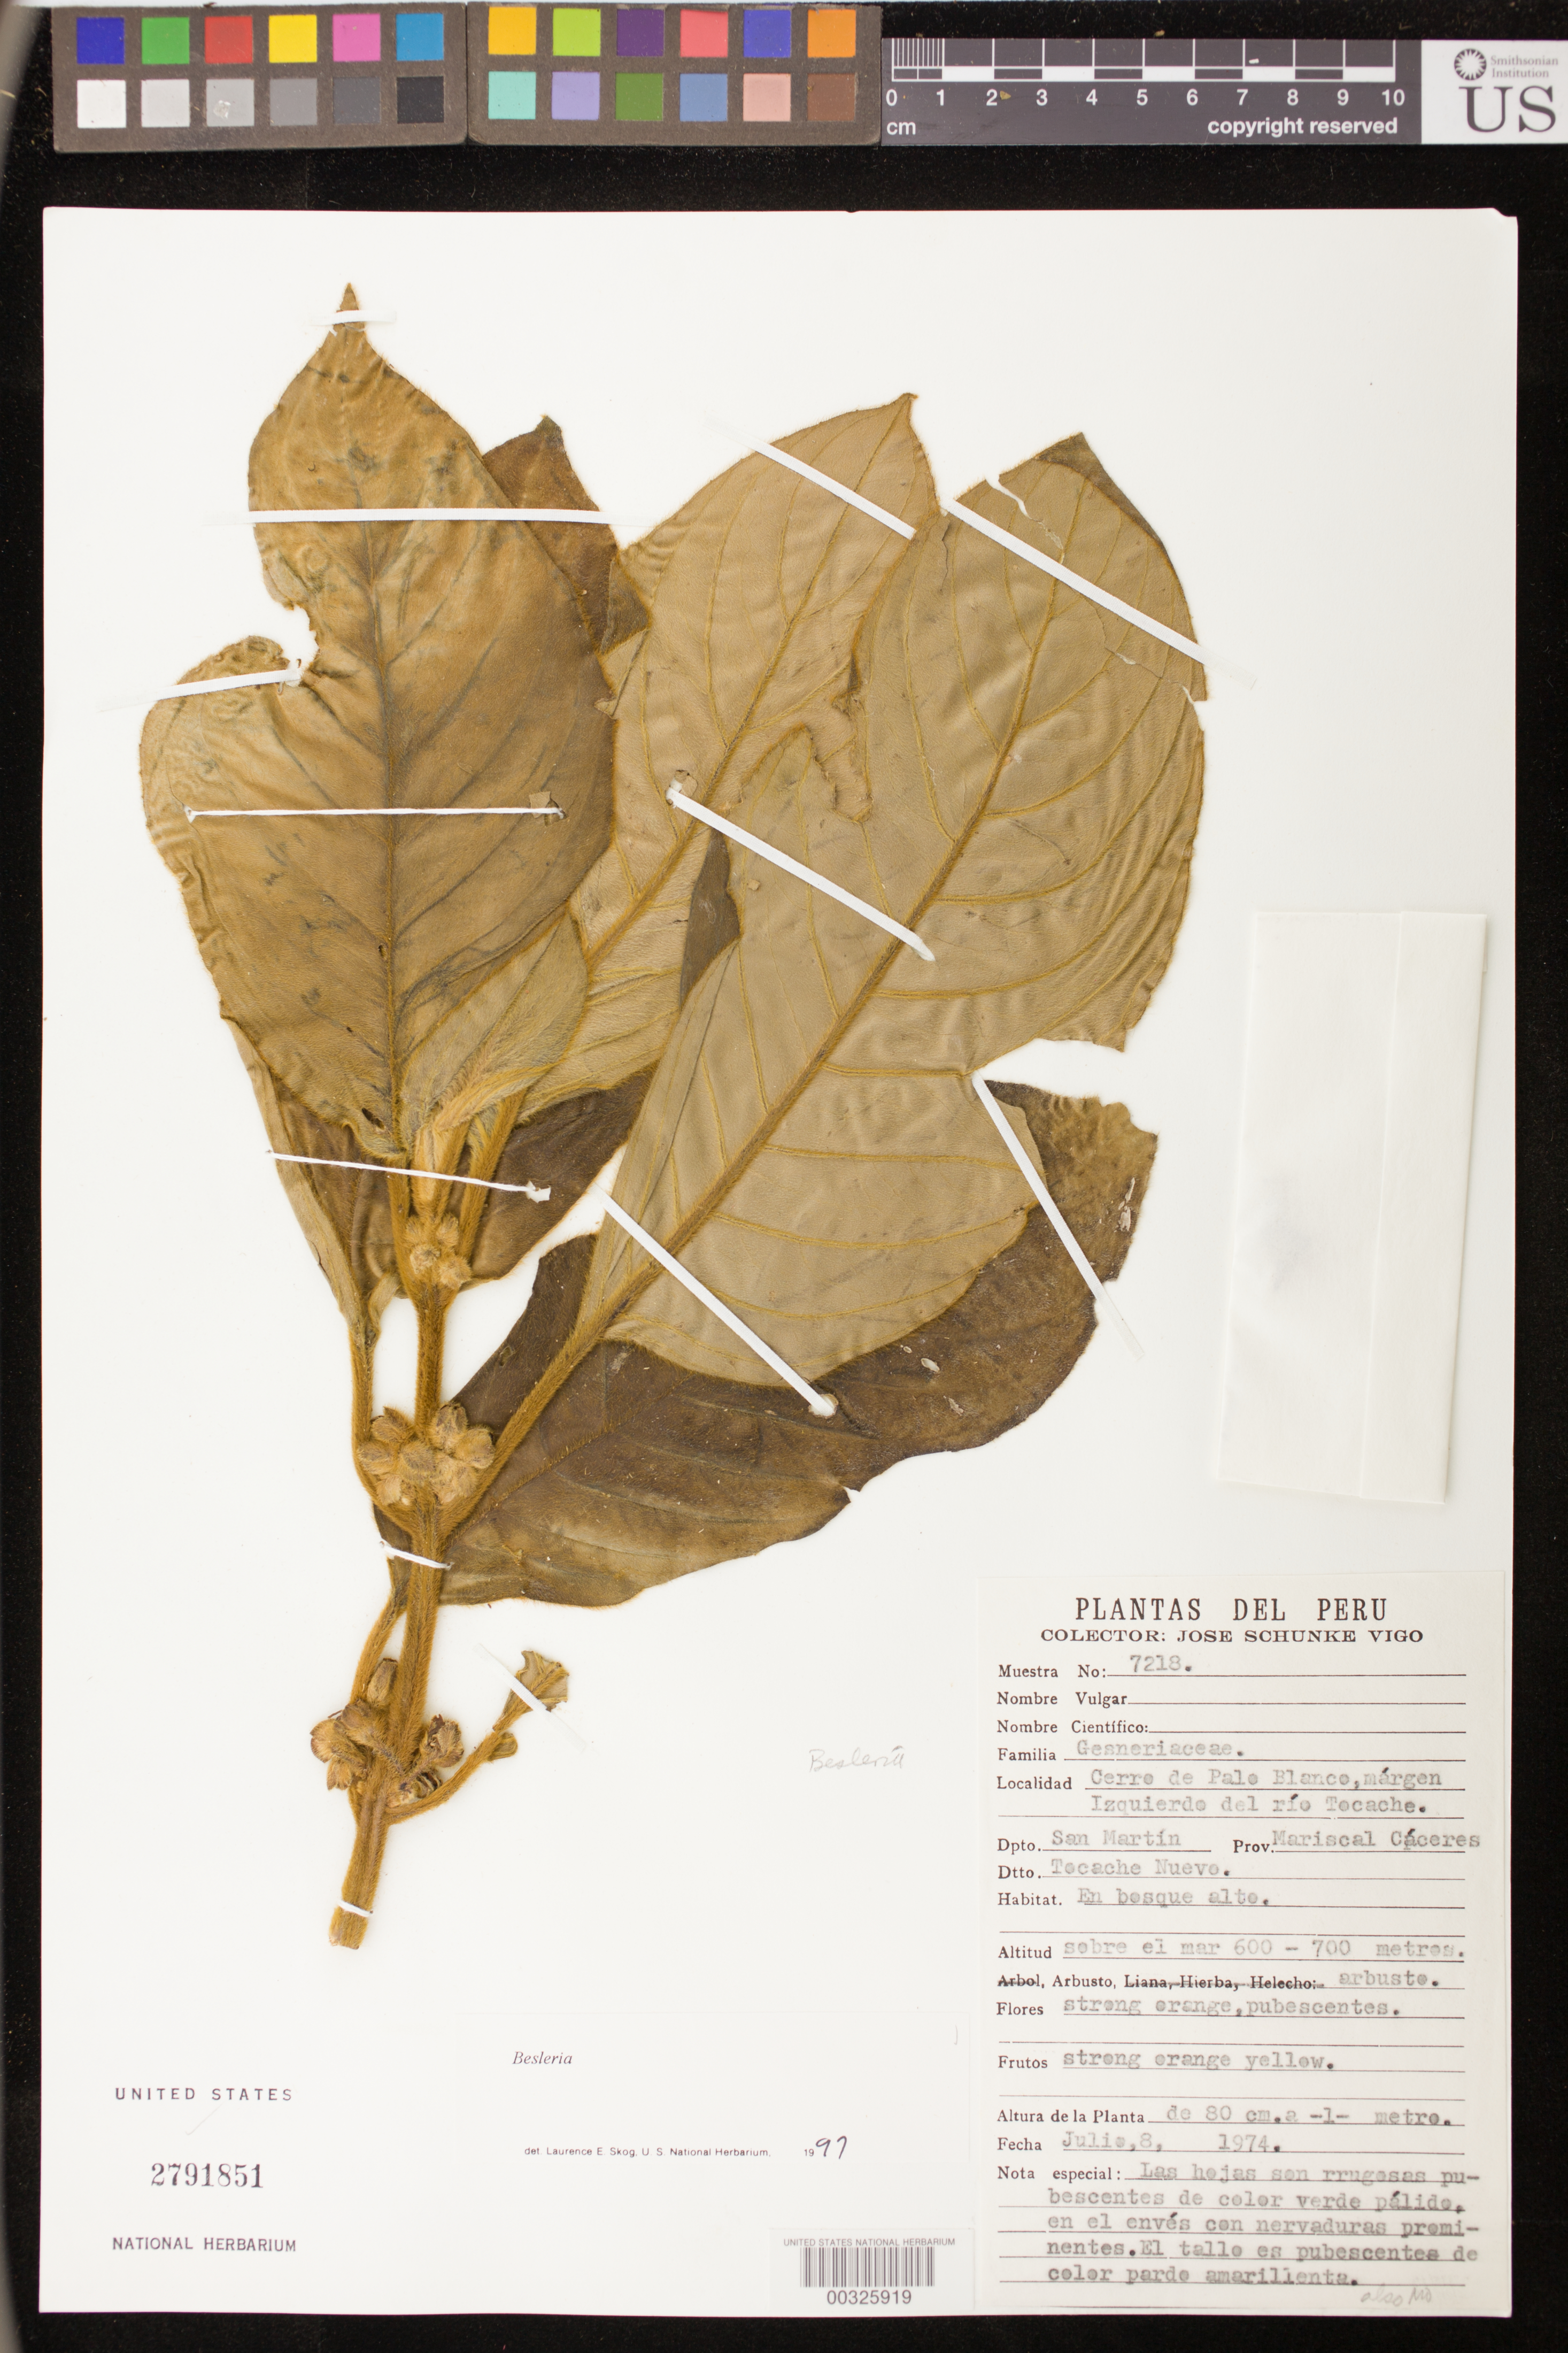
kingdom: Plantae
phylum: Tracheophyta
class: Magnoliopsida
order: Lamiales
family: Gesneriaceae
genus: Besleria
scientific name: Besleria sp.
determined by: Skog, Laurence E.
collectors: J. Schunke Vigo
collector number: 7218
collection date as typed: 08 Jul 1974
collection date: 1974-07-08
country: Peru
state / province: San Martín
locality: Prov. Mariscal Cáceres, Dtto. Tocache Nuevo; Cerro de Palo Blanco, margen izquierda del río Tocache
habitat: En bosque alto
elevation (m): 600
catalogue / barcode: US 2791851